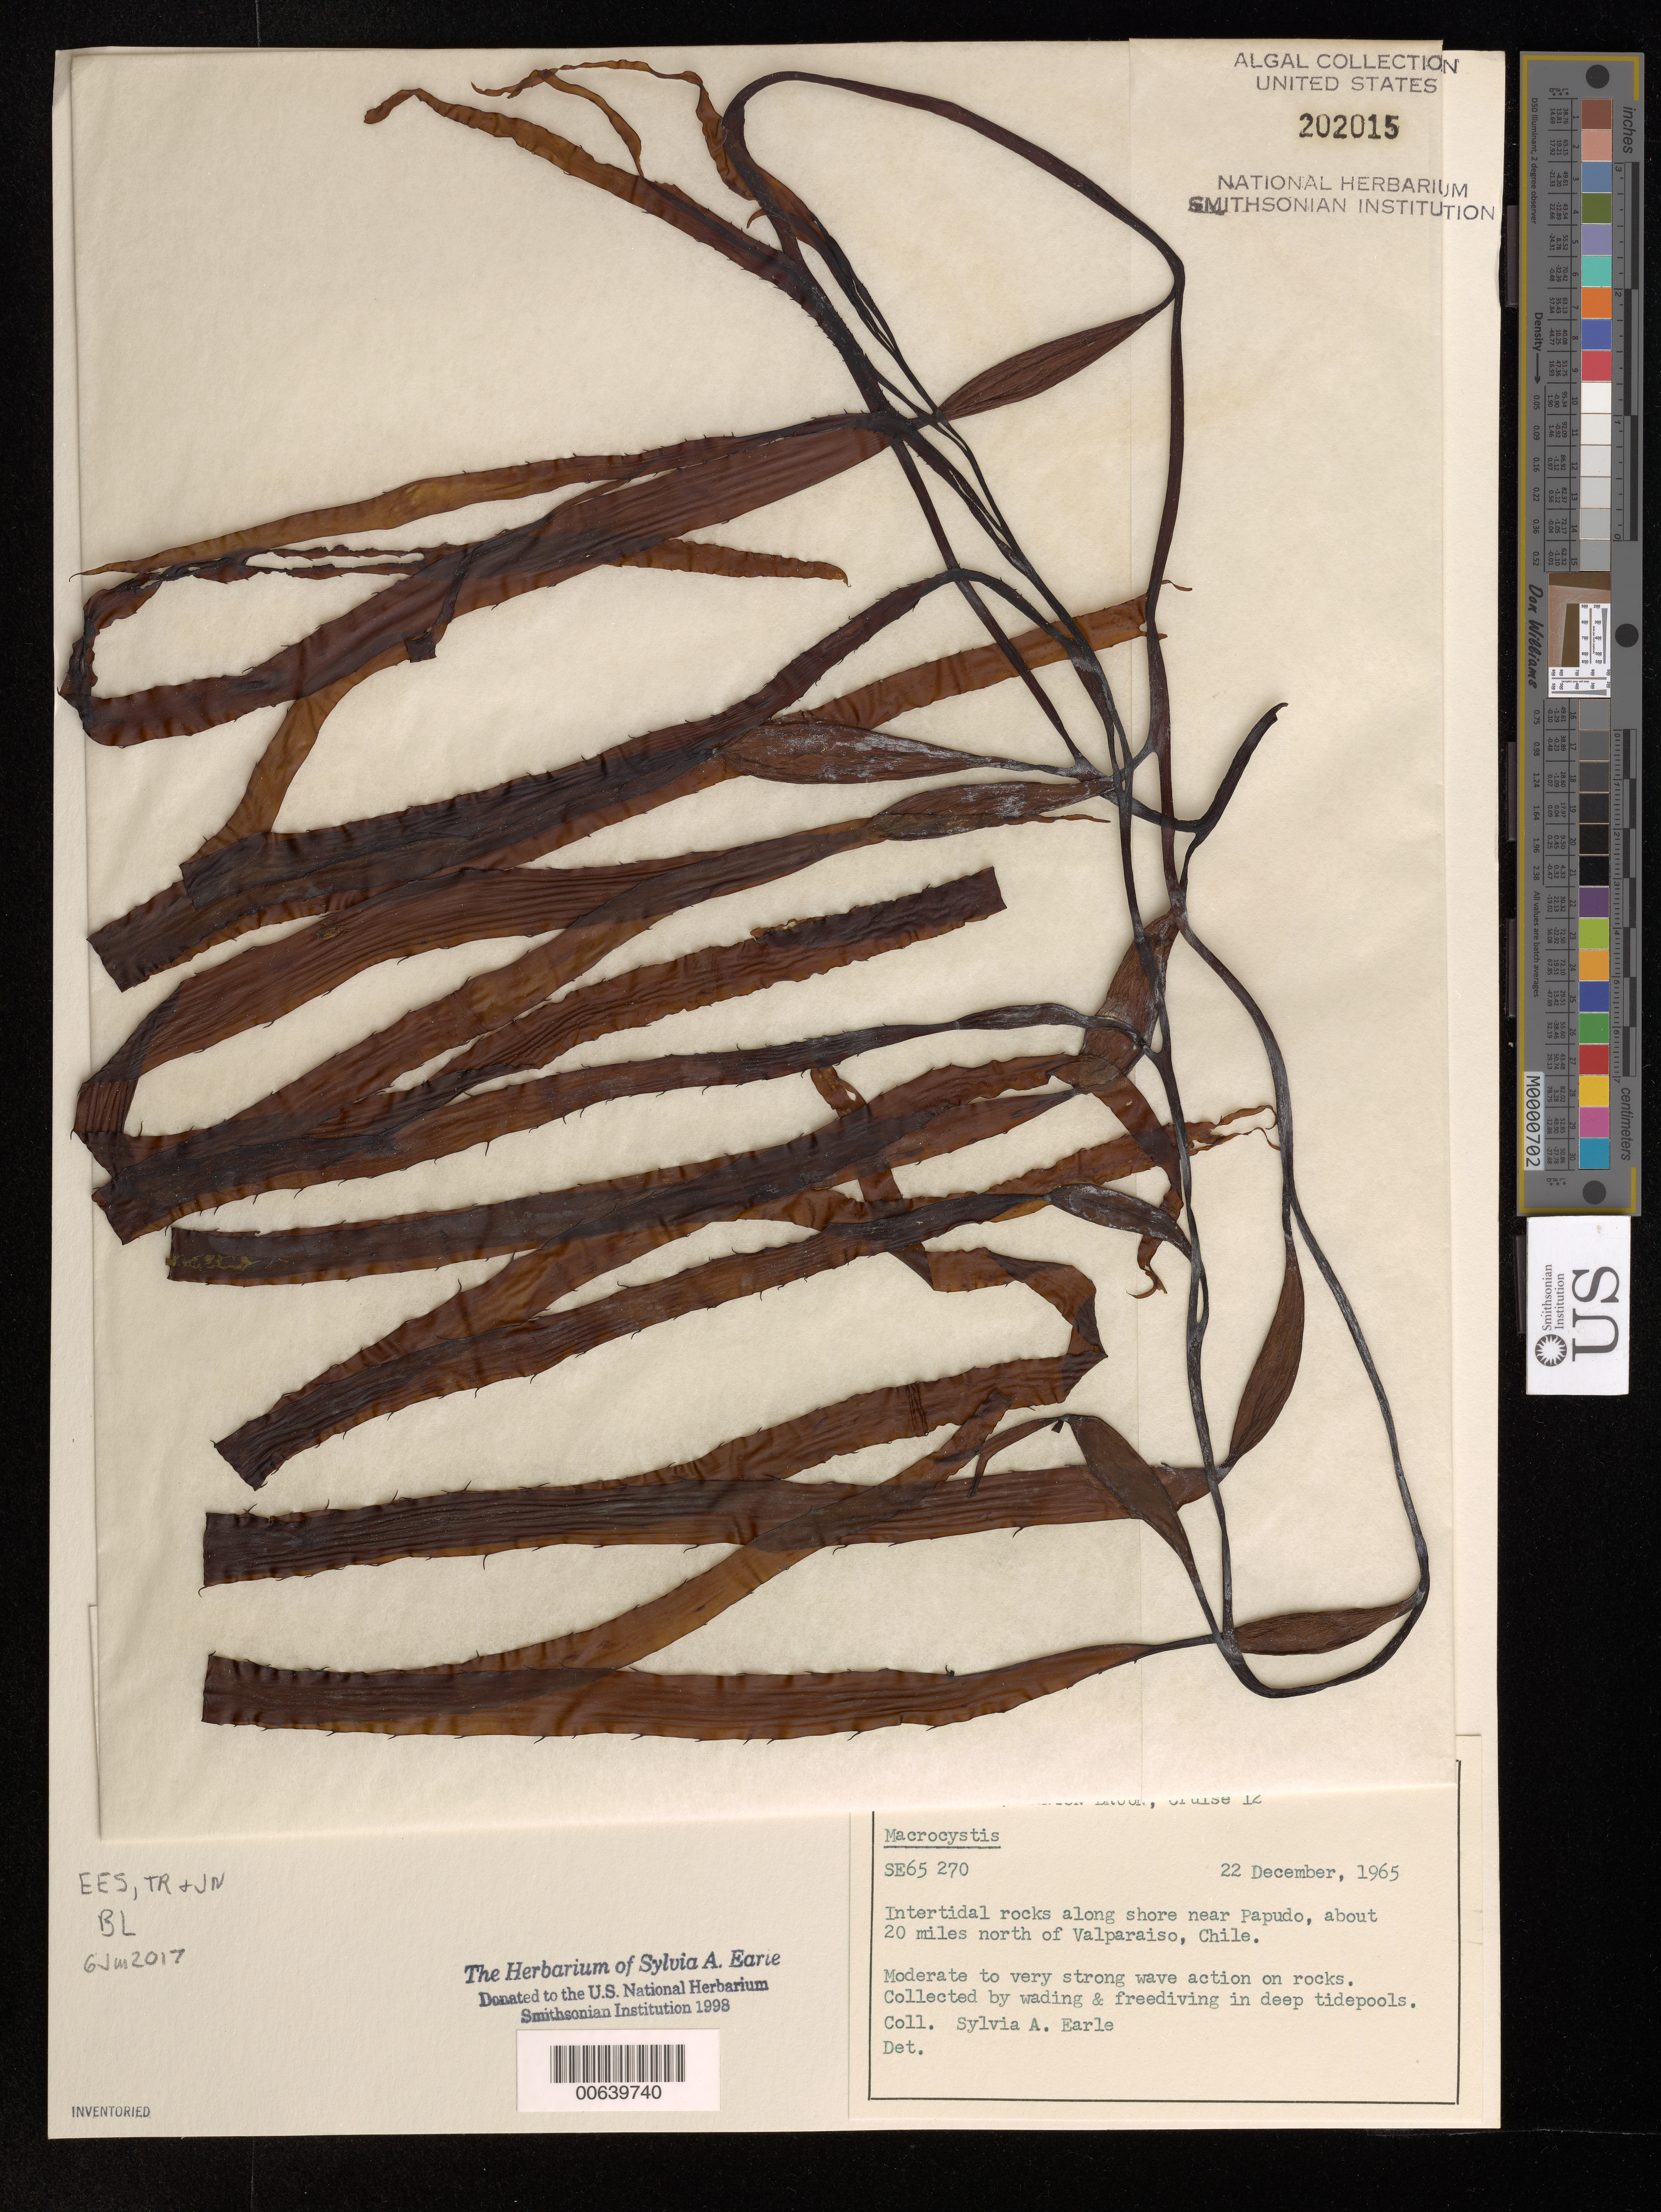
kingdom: Chromista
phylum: Ochrophyta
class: Phaeophyceae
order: Laminariales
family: Laminariaceae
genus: Macrocystis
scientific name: Macrocystis sp.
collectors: S. A. Earle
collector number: Se 65270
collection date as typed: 22 Dec 1965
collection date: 1965-12-22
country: Chile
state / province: Valparaíso (V)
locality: Near Papudo, ca. 20 miles north of Valparaiso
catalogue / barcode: US 202015